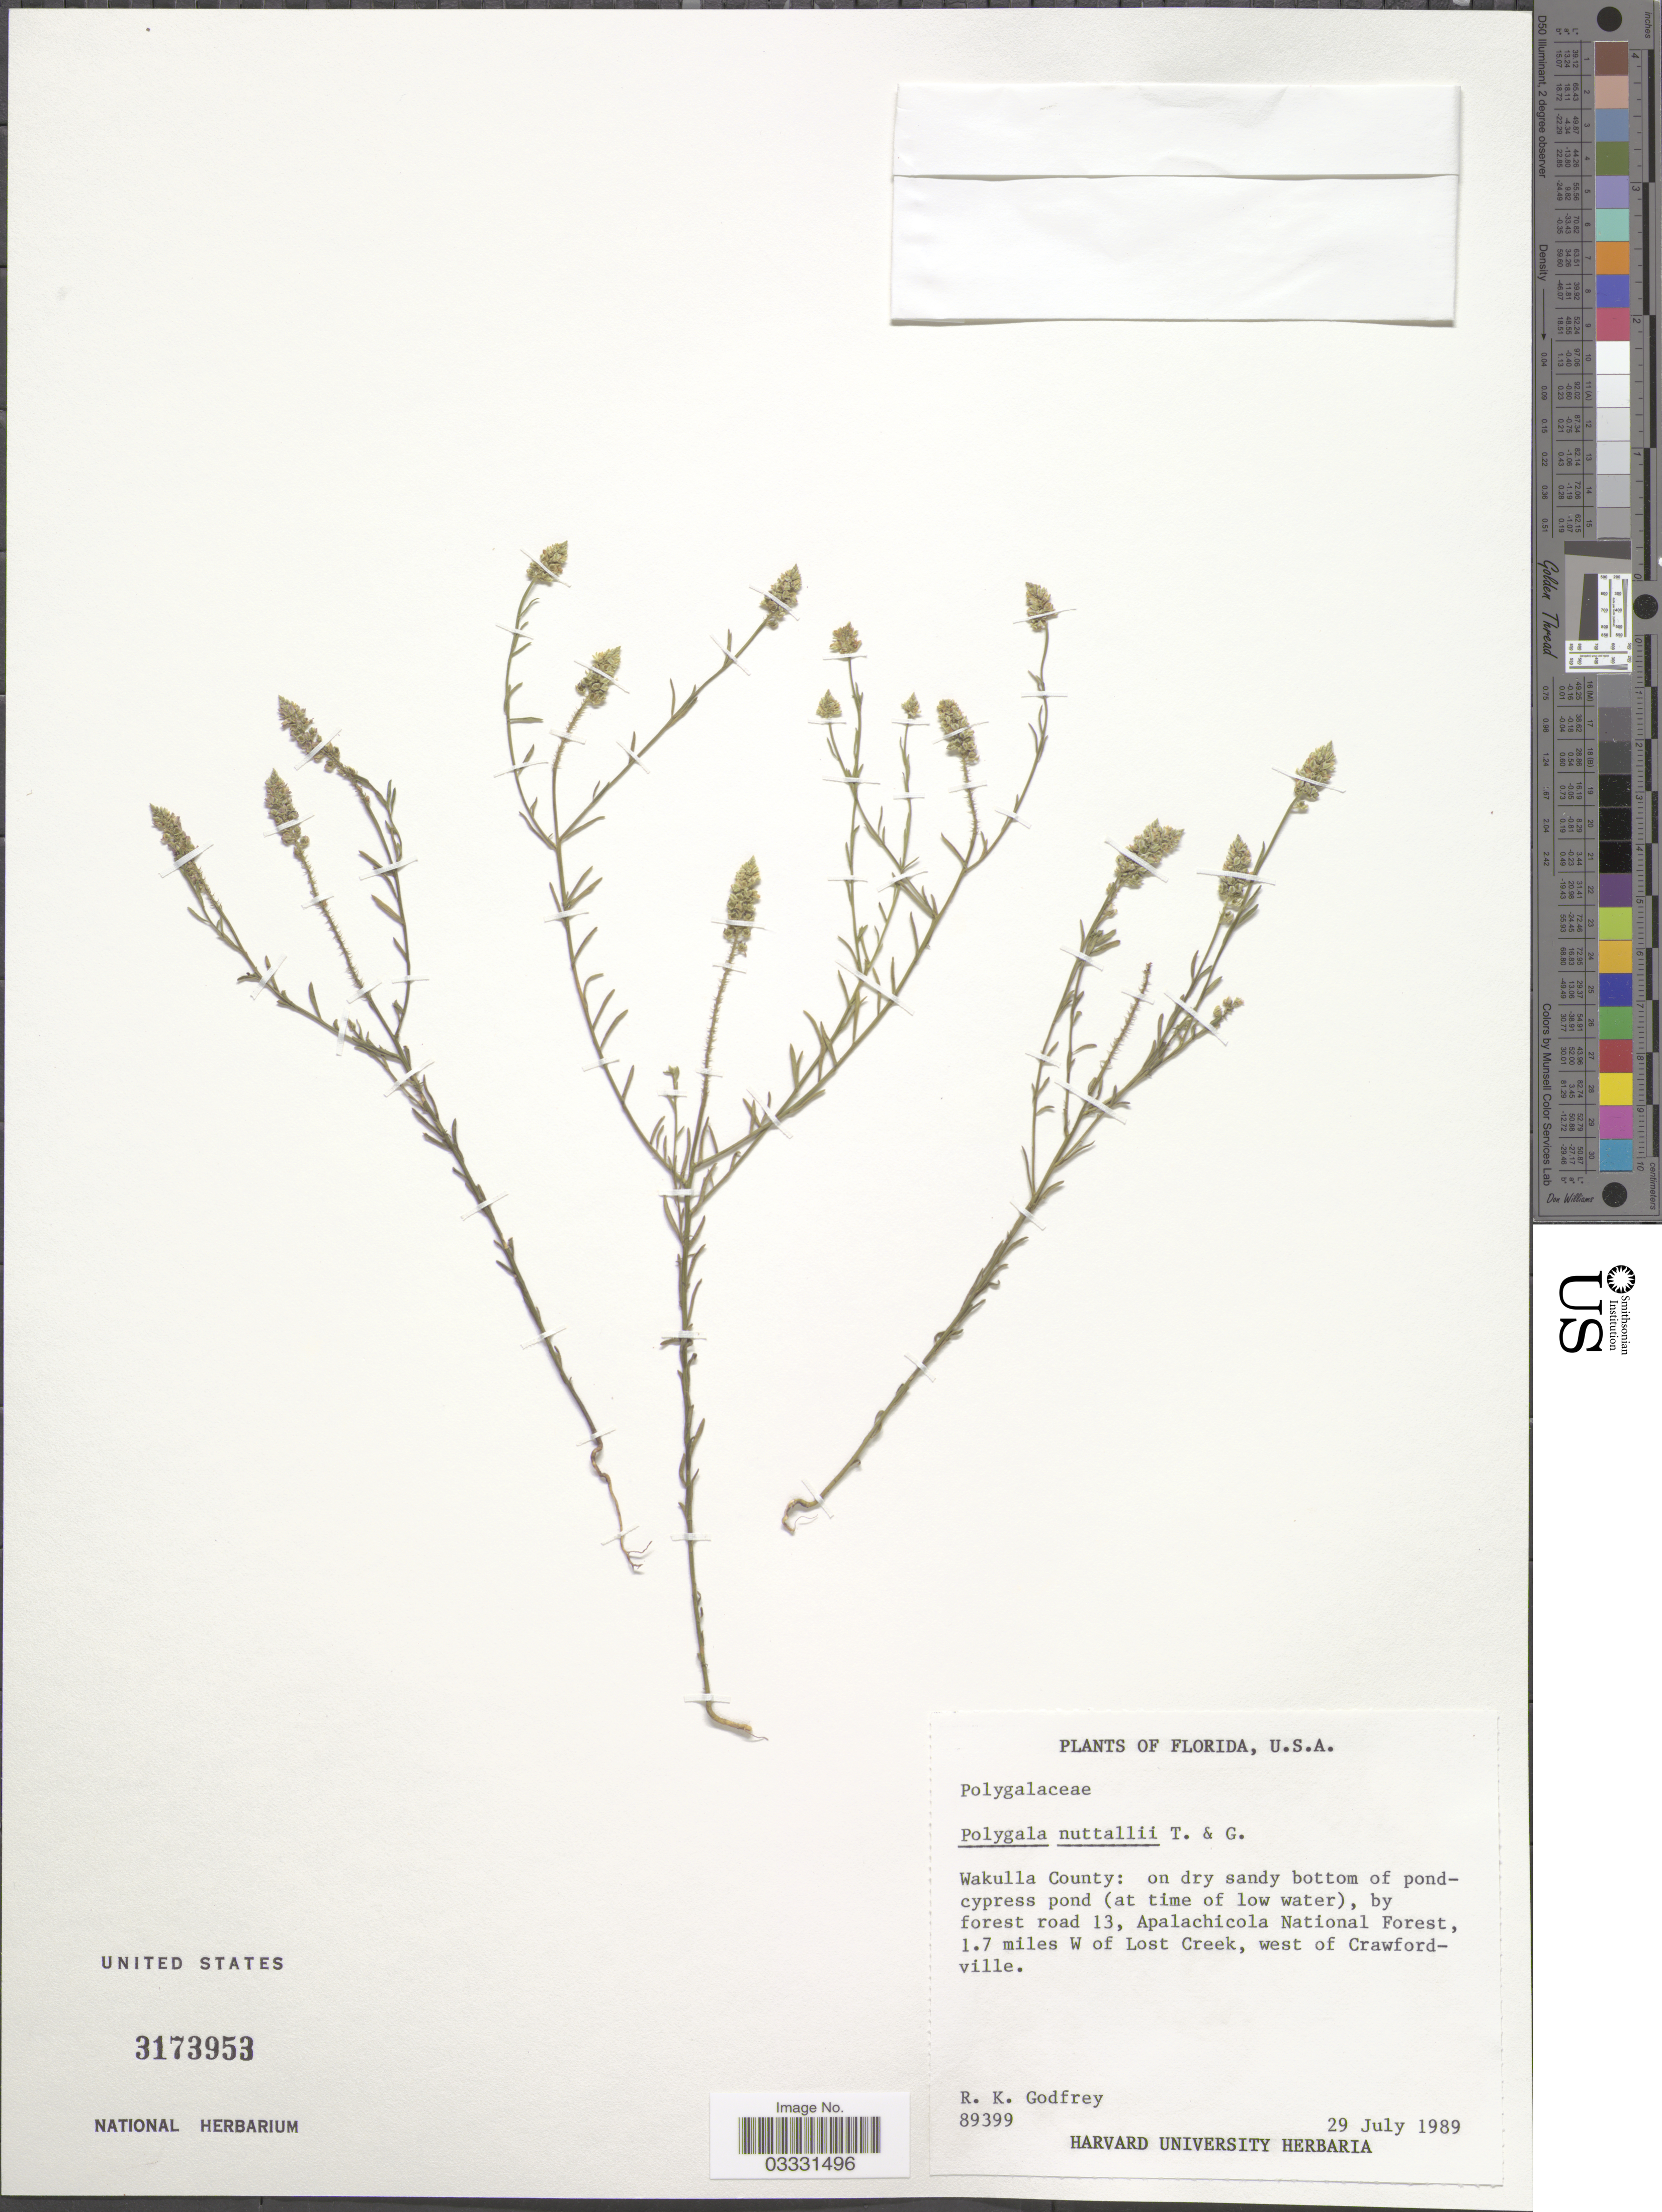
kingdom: Plantae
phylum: Tracheophyta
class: Magnoliopsida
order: Fabales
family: Polygalaceae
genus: Polygala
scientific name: Polygala nuttallii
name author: Torr. & A. Gray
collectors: R. K. Godfrey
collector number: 89399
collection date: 1989-07-29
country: United States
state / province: Florida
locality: Wakulla County: on dry sandy bottom of pondcypress pond (at time of low water), by forest road 13, Apalachicola National Forest, 1.7 miles W of Lost Creek, west of Crawfordville.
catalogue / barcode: US 3173953